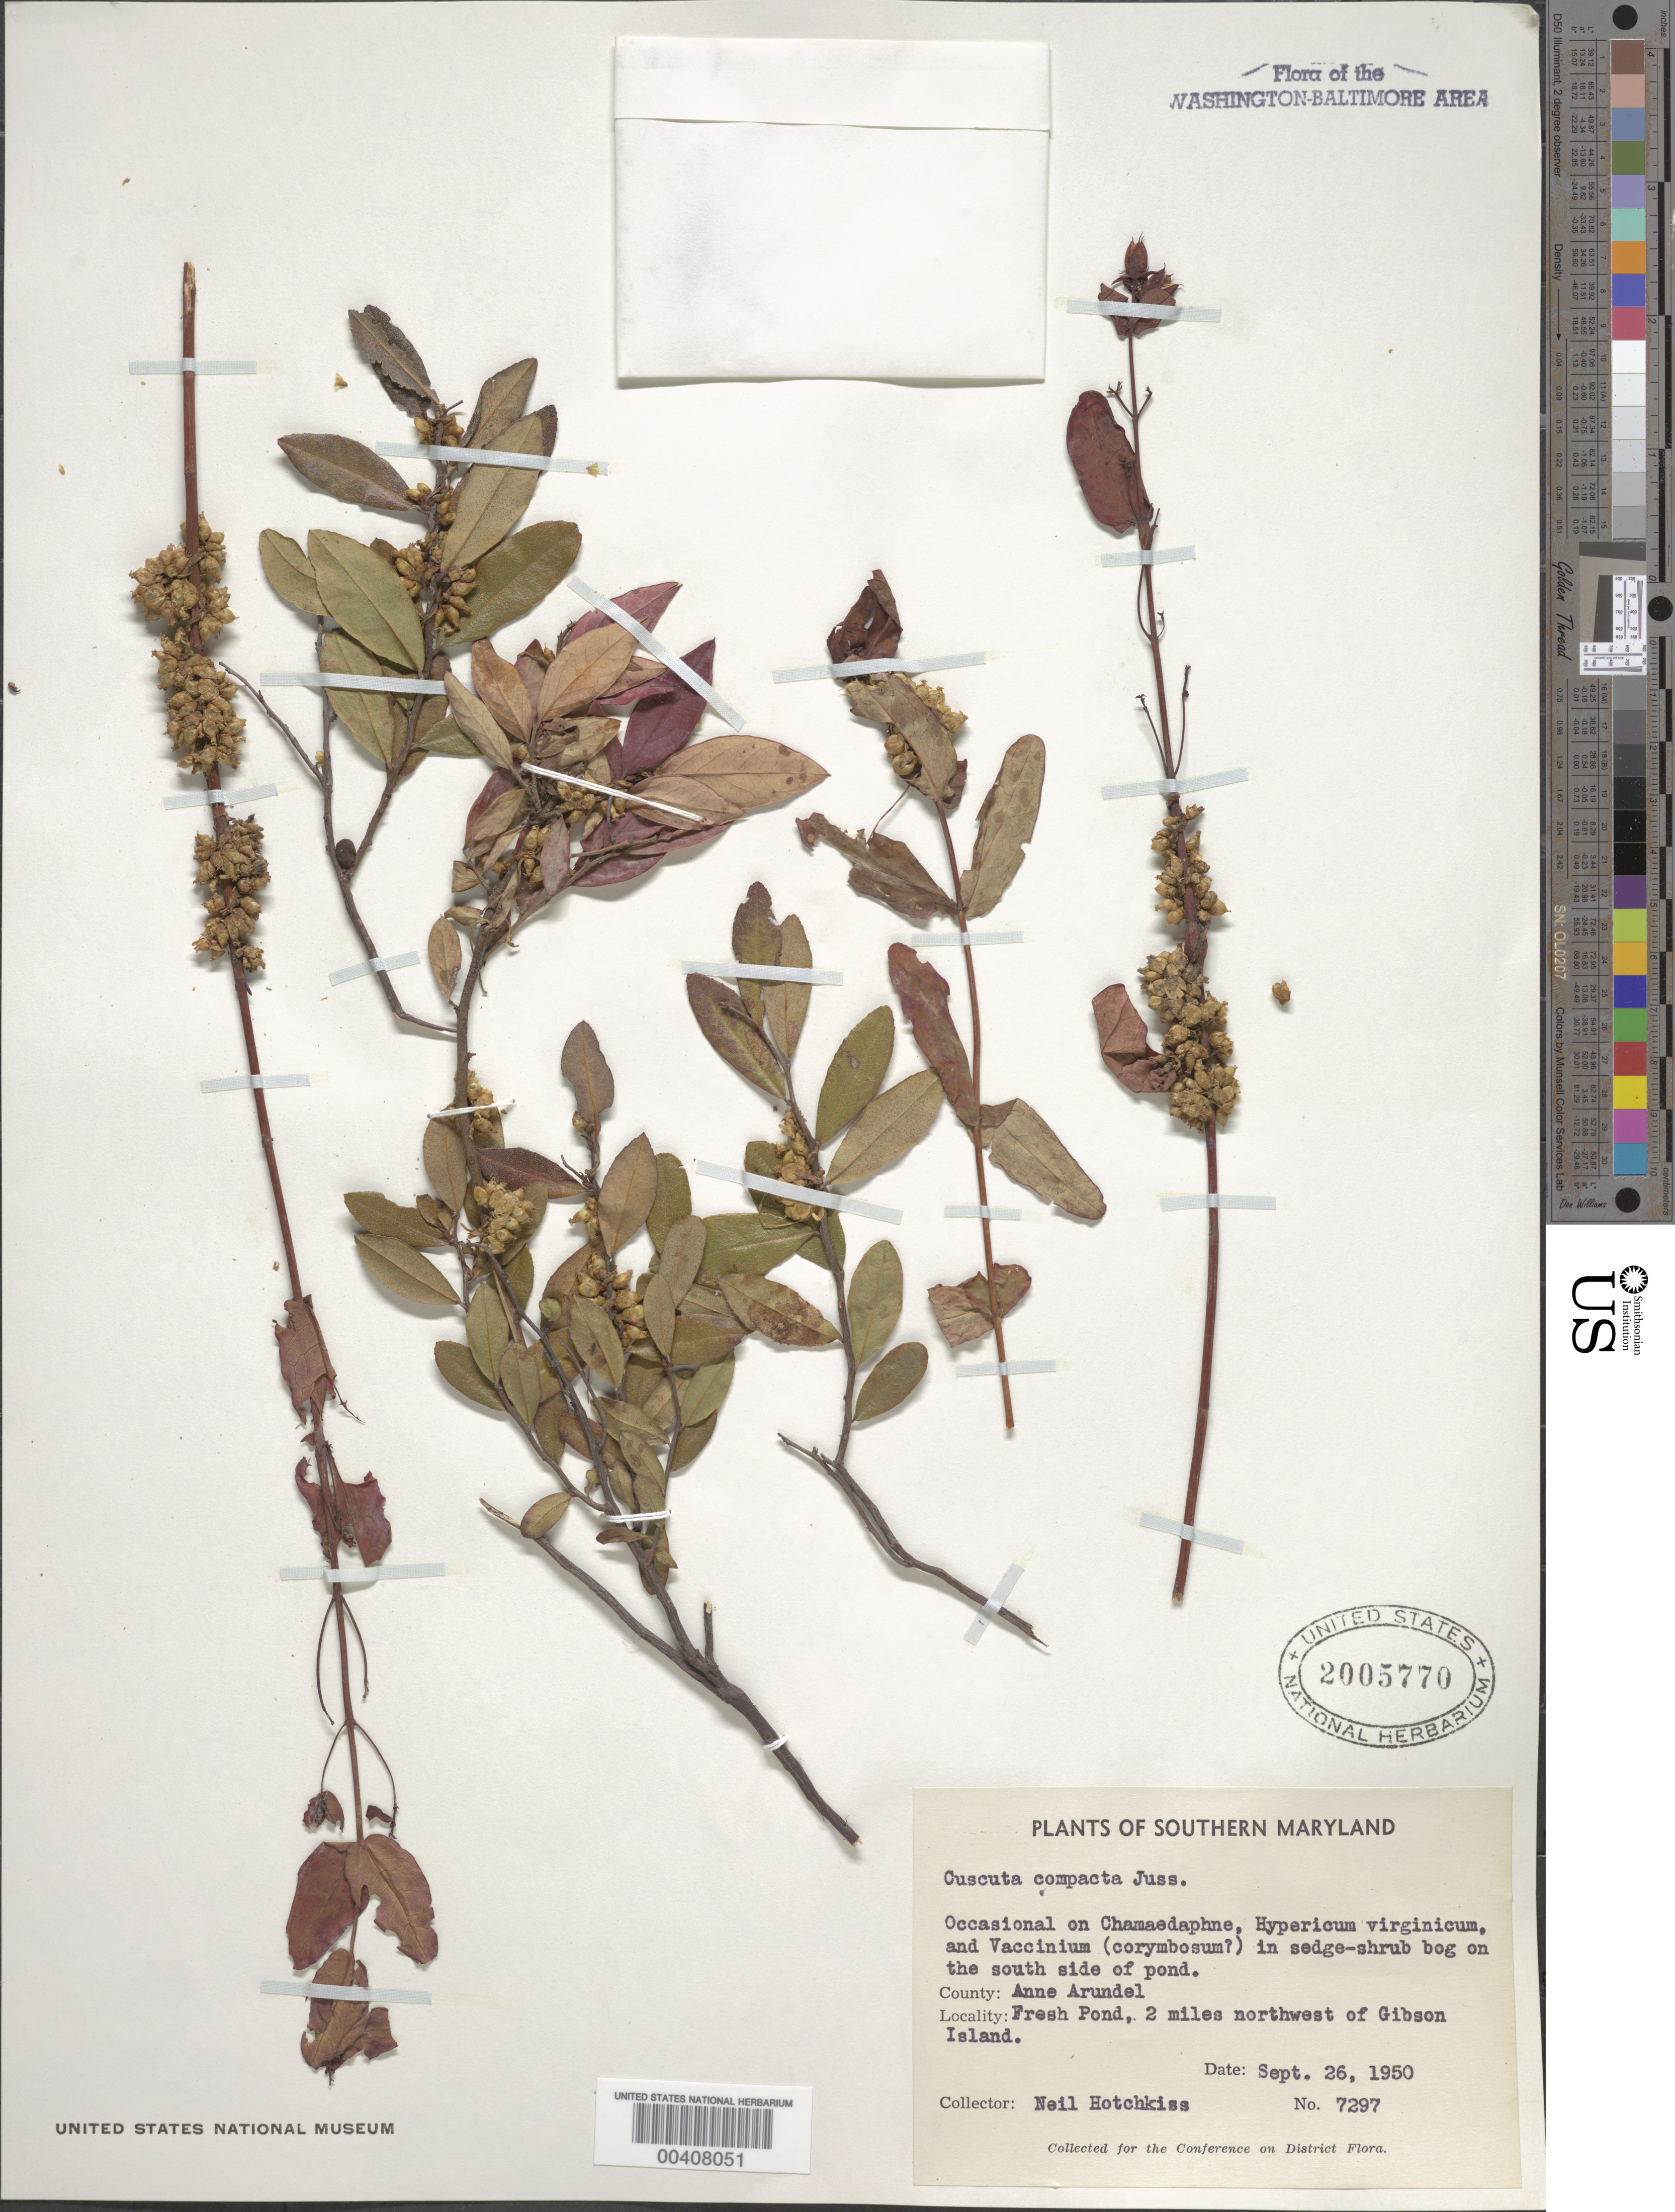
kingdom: Plantae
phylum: Tracheophyta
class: Magnoliopsida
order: Solanales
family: Convolvulaceae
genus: Cuscuta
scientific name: Cuscuta compacta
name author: Juss. ex Choisy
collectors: N. Hotchkiss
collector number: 7297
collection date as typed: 26 Sep 1950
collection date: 1950-09-26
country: United States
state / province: Maryland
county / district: Anne Arundel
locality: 2 mi. NW of Gibson Island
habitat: On Chamaedaphne, Hypericum virginicum, and Vaccinium (*remarks)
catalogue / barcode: US 2005770